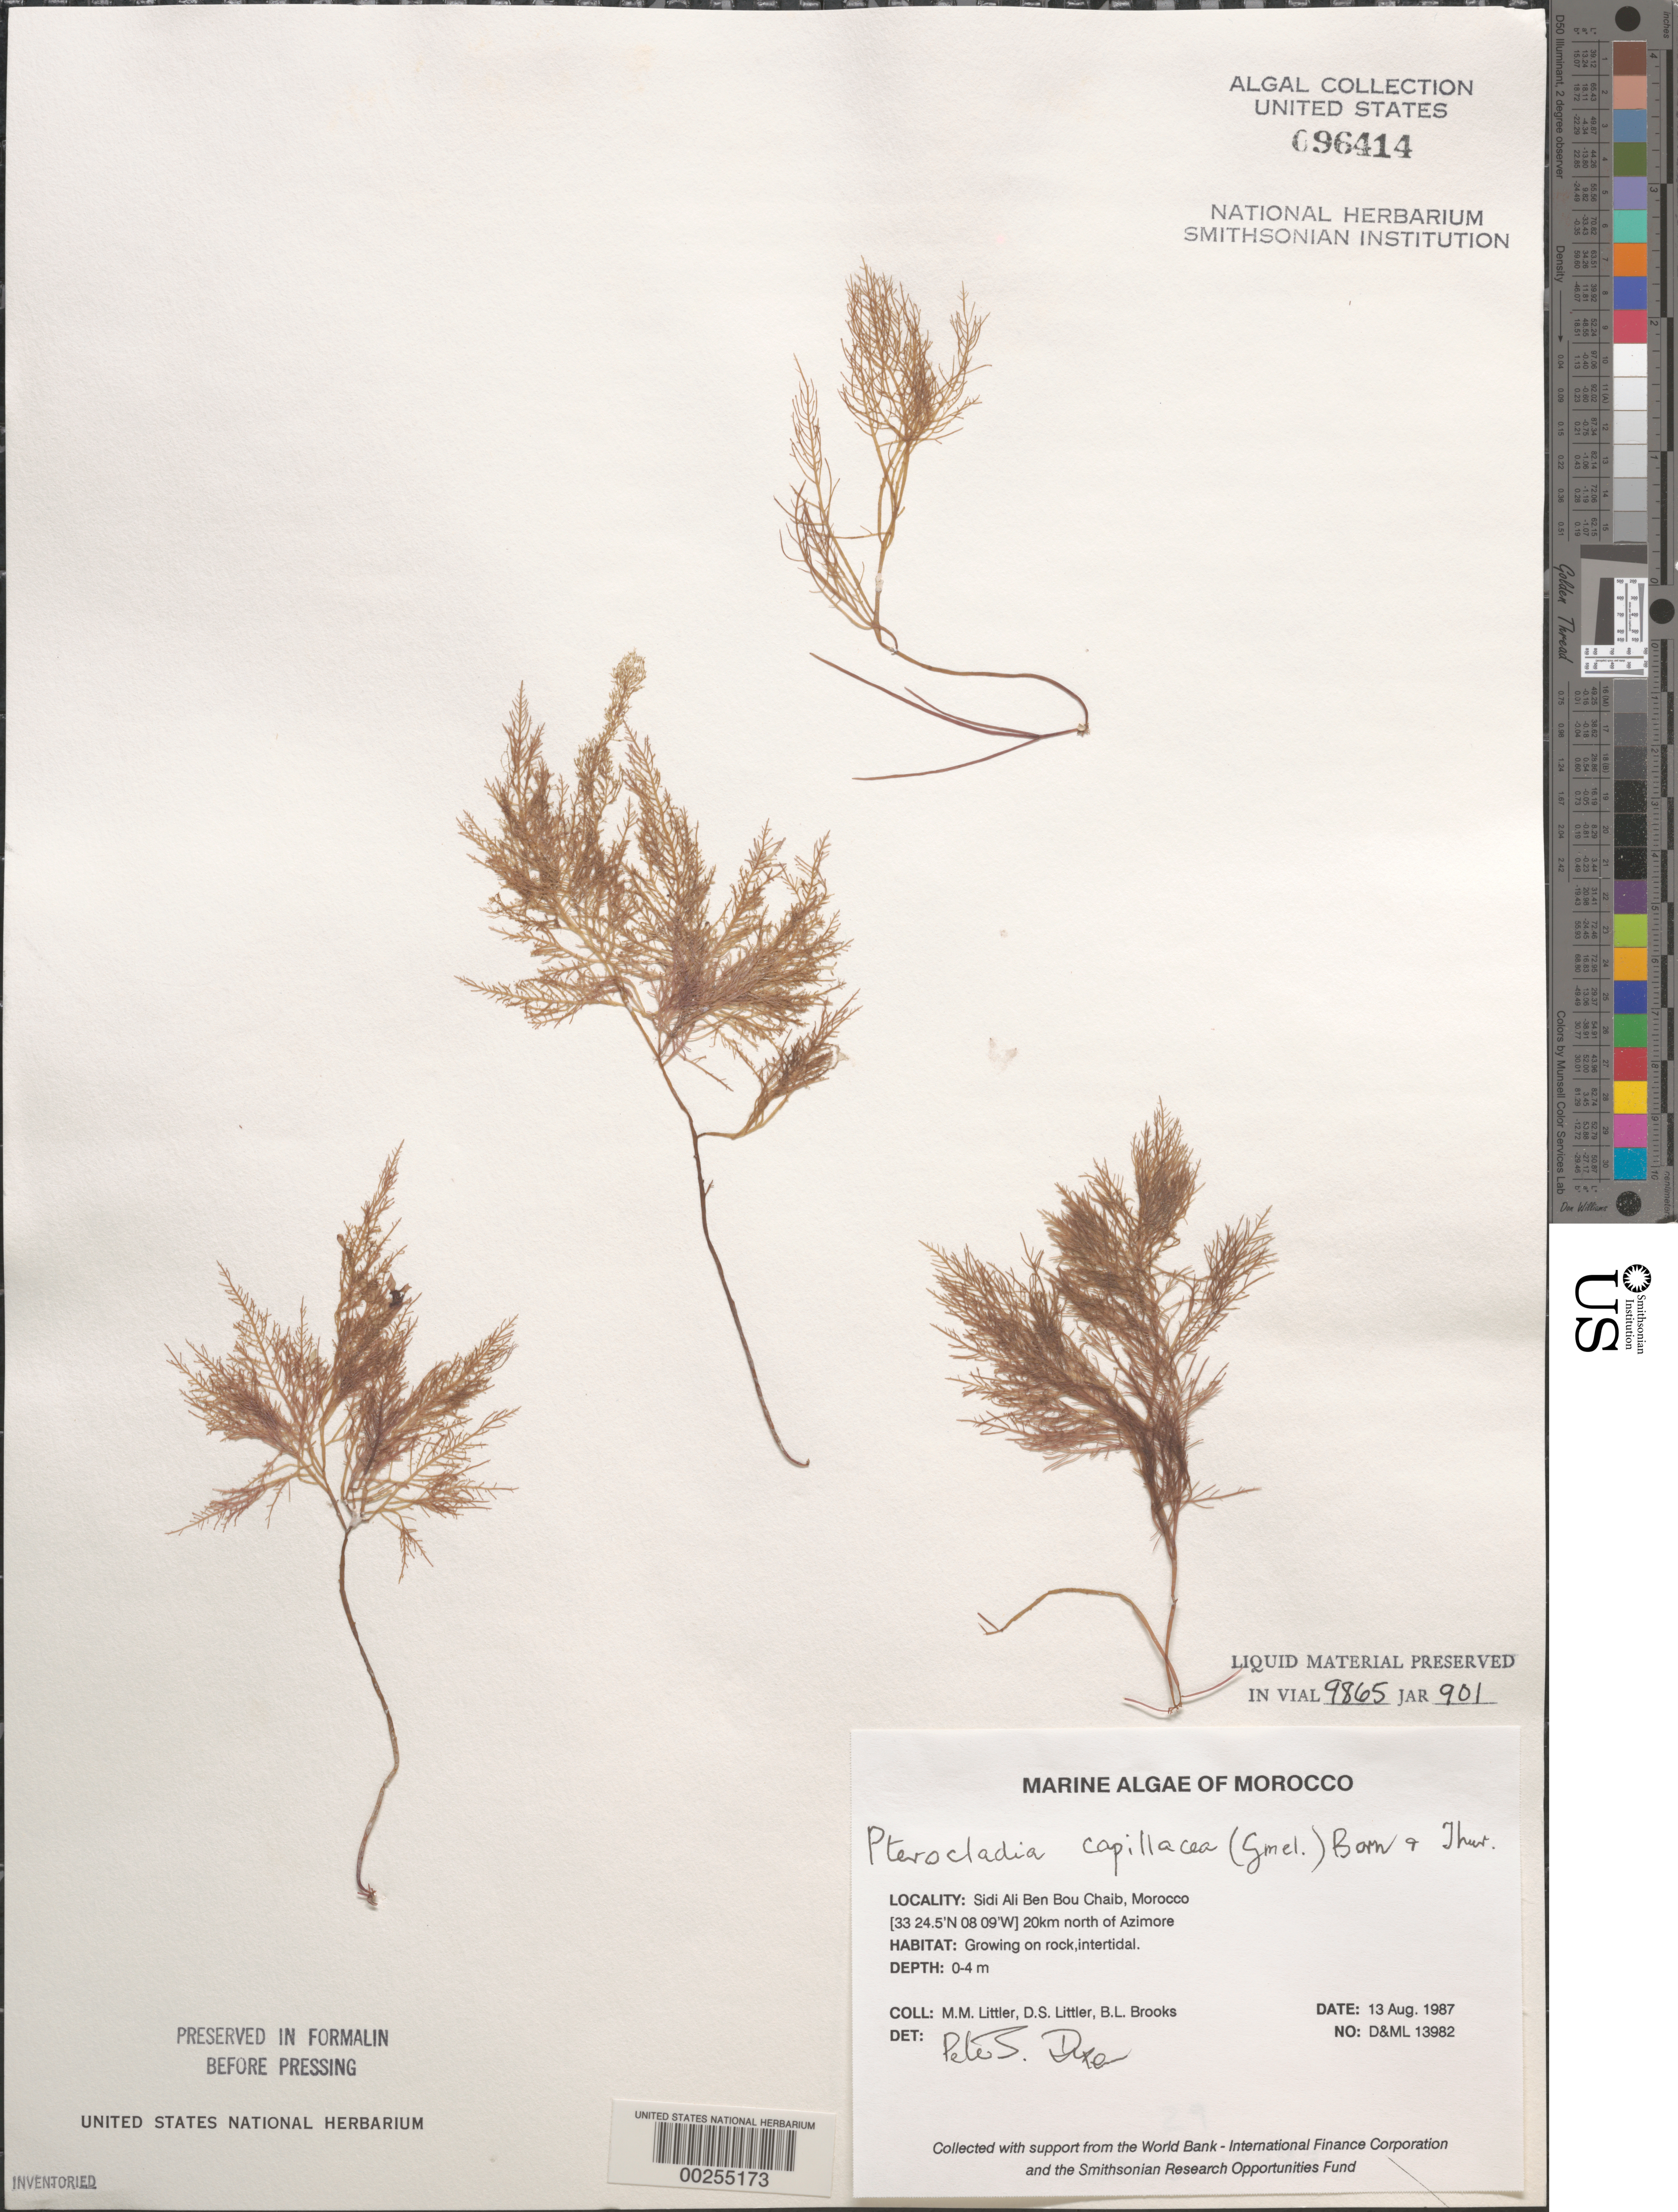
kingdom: Plantae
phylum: Rhodophyta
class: Florideophyceae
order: Gelidiales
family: Pterocladiaceae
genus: Pterocladiella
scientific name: Pterocladiella capillacea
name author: (S.G. Gmel.) Santelices & Hommers.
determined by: Algae name updating Project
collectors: M. M. Littler, D. S. Littler & B. Brooks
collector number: D&ML 13982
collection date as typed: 13 Aug 1987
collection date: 1987-08-13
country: Morocco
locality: Sidi Ali Ben Bou Chaib, 20 km north of Azimore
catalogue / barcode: US 96414